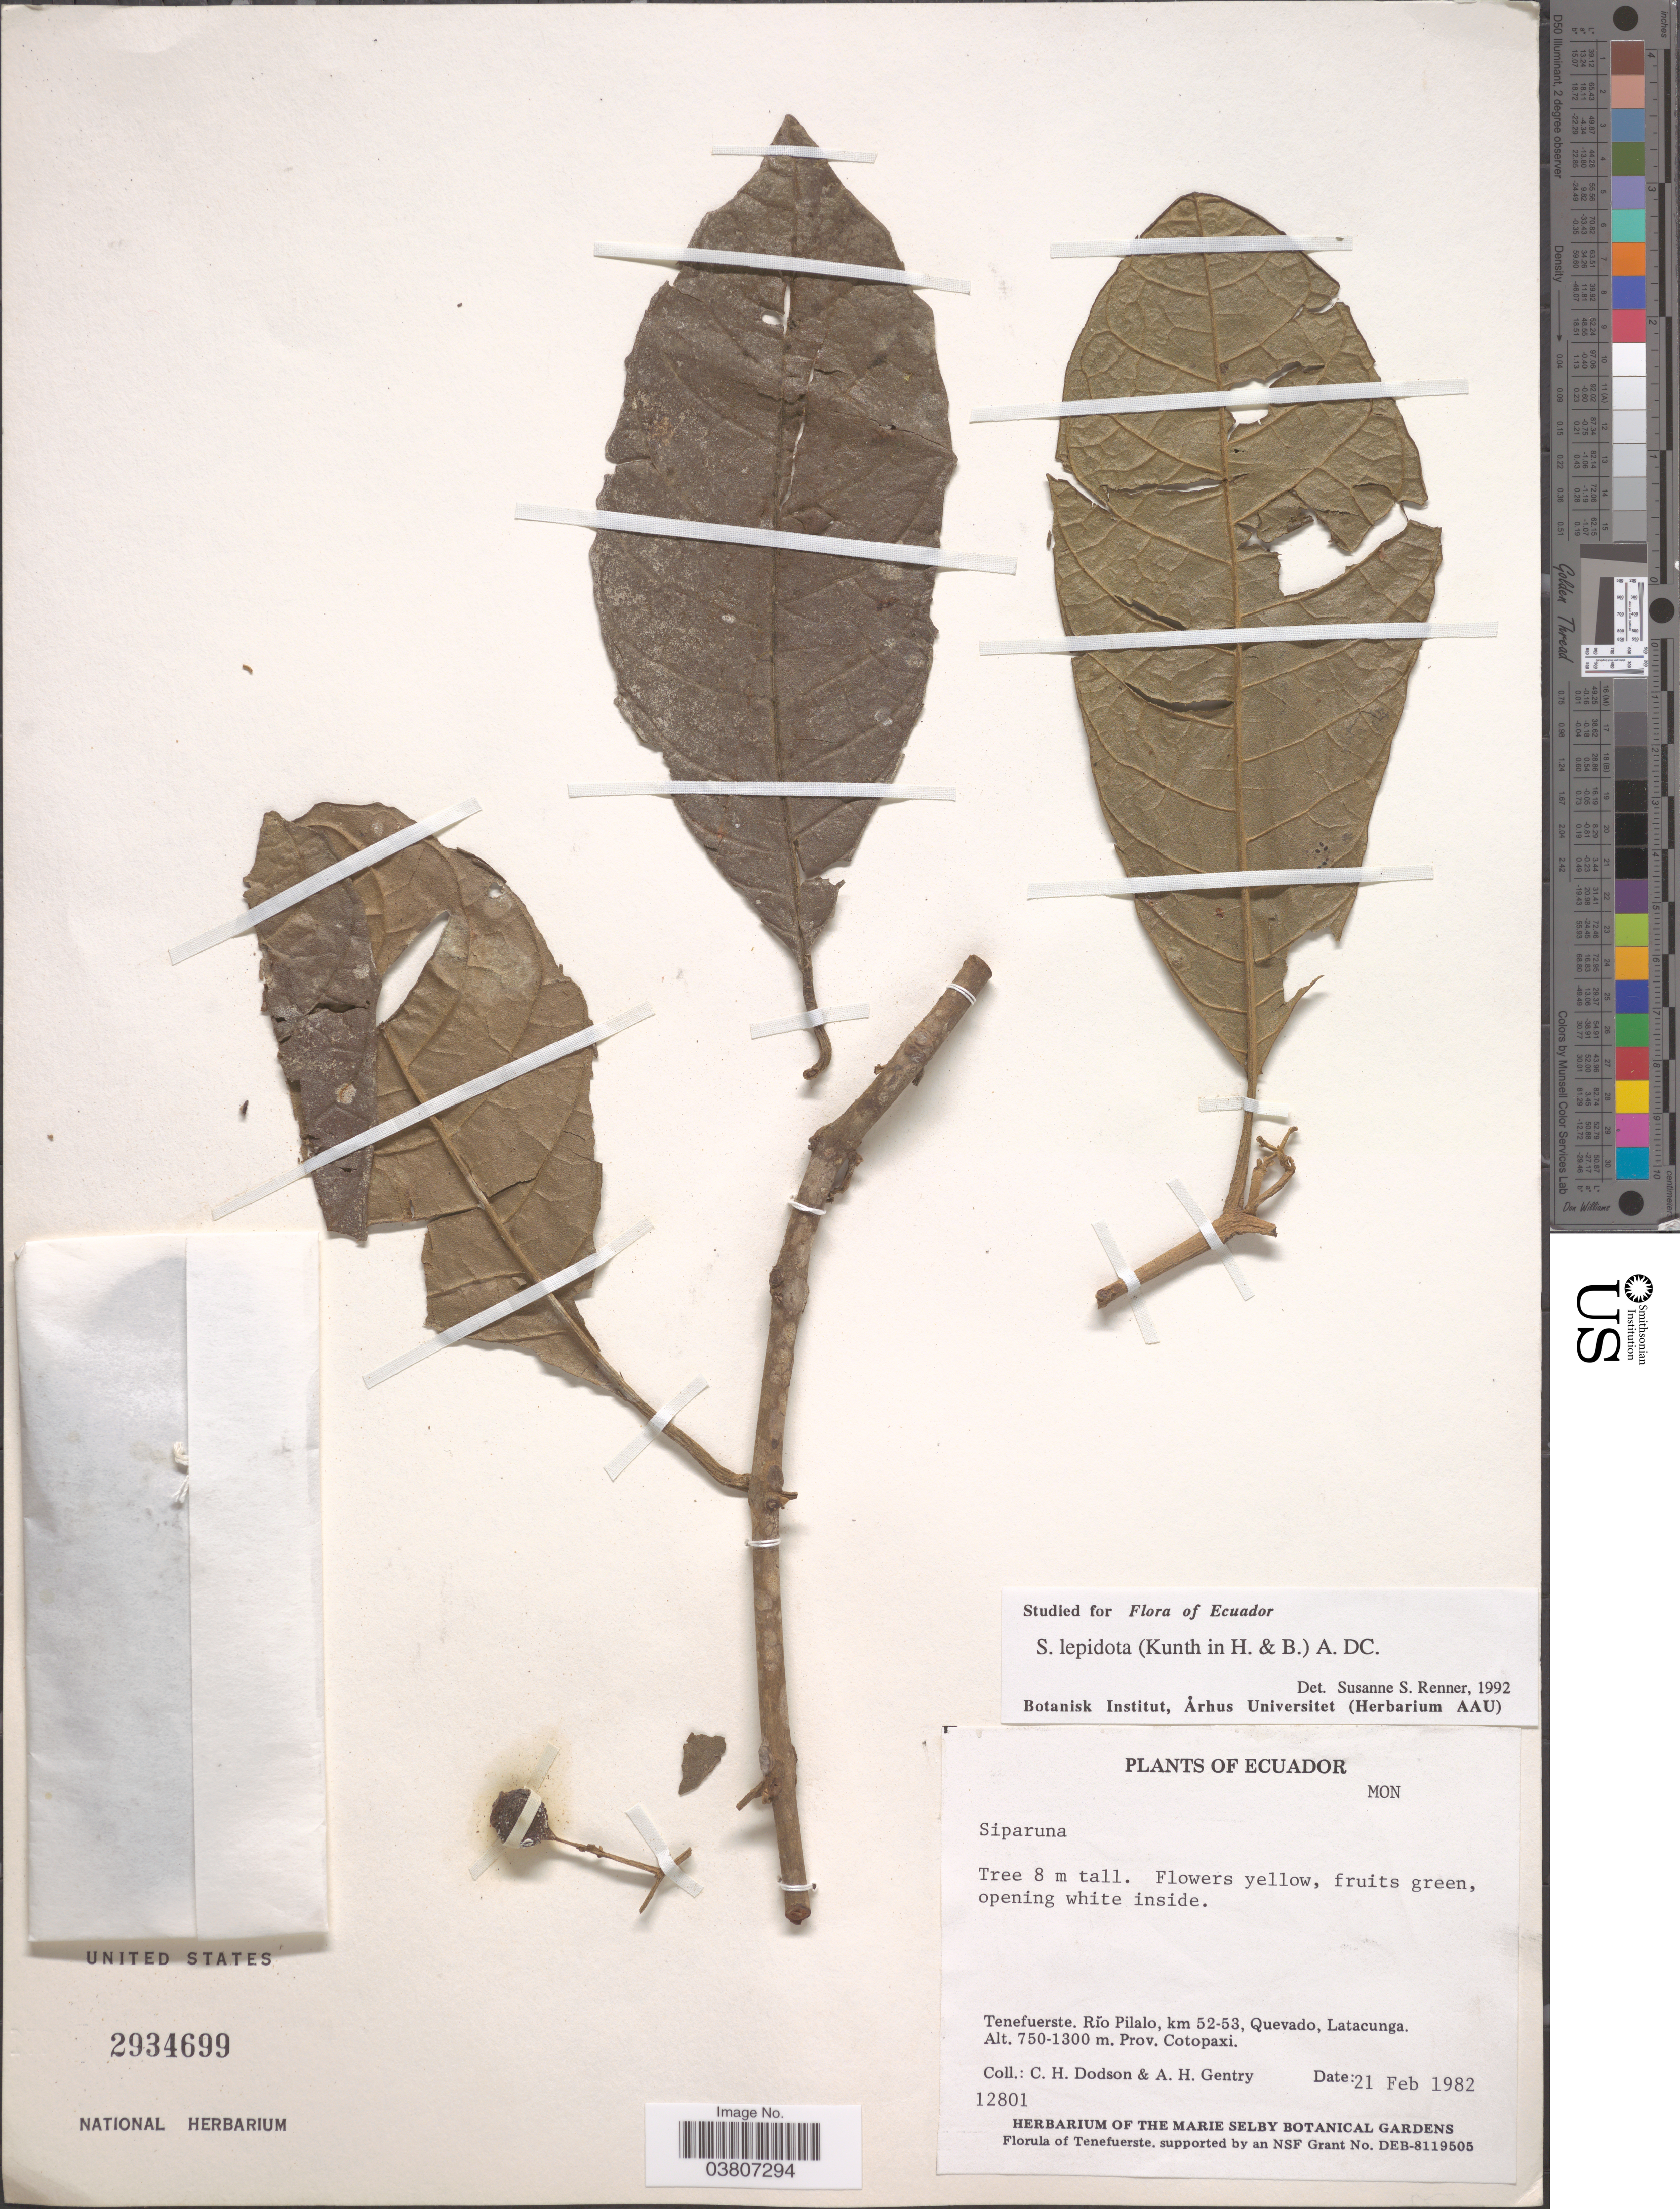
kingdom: Plantae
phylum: Tracheophyta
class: Magnoliopsida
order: Laurales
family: Siparunaceae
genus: Siparuna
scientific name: Siparuna lepidota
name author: (Kunth) A. DC.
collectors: C. H. Dodson & A. H. Gentry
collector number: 12801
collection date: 1982-02-21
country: Ecuador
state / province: Cotopaxi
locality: Tenefuerste. Río Pilalo, km 52-53, Quevado, Latacunga.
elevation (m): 750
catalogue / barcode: US 2934699